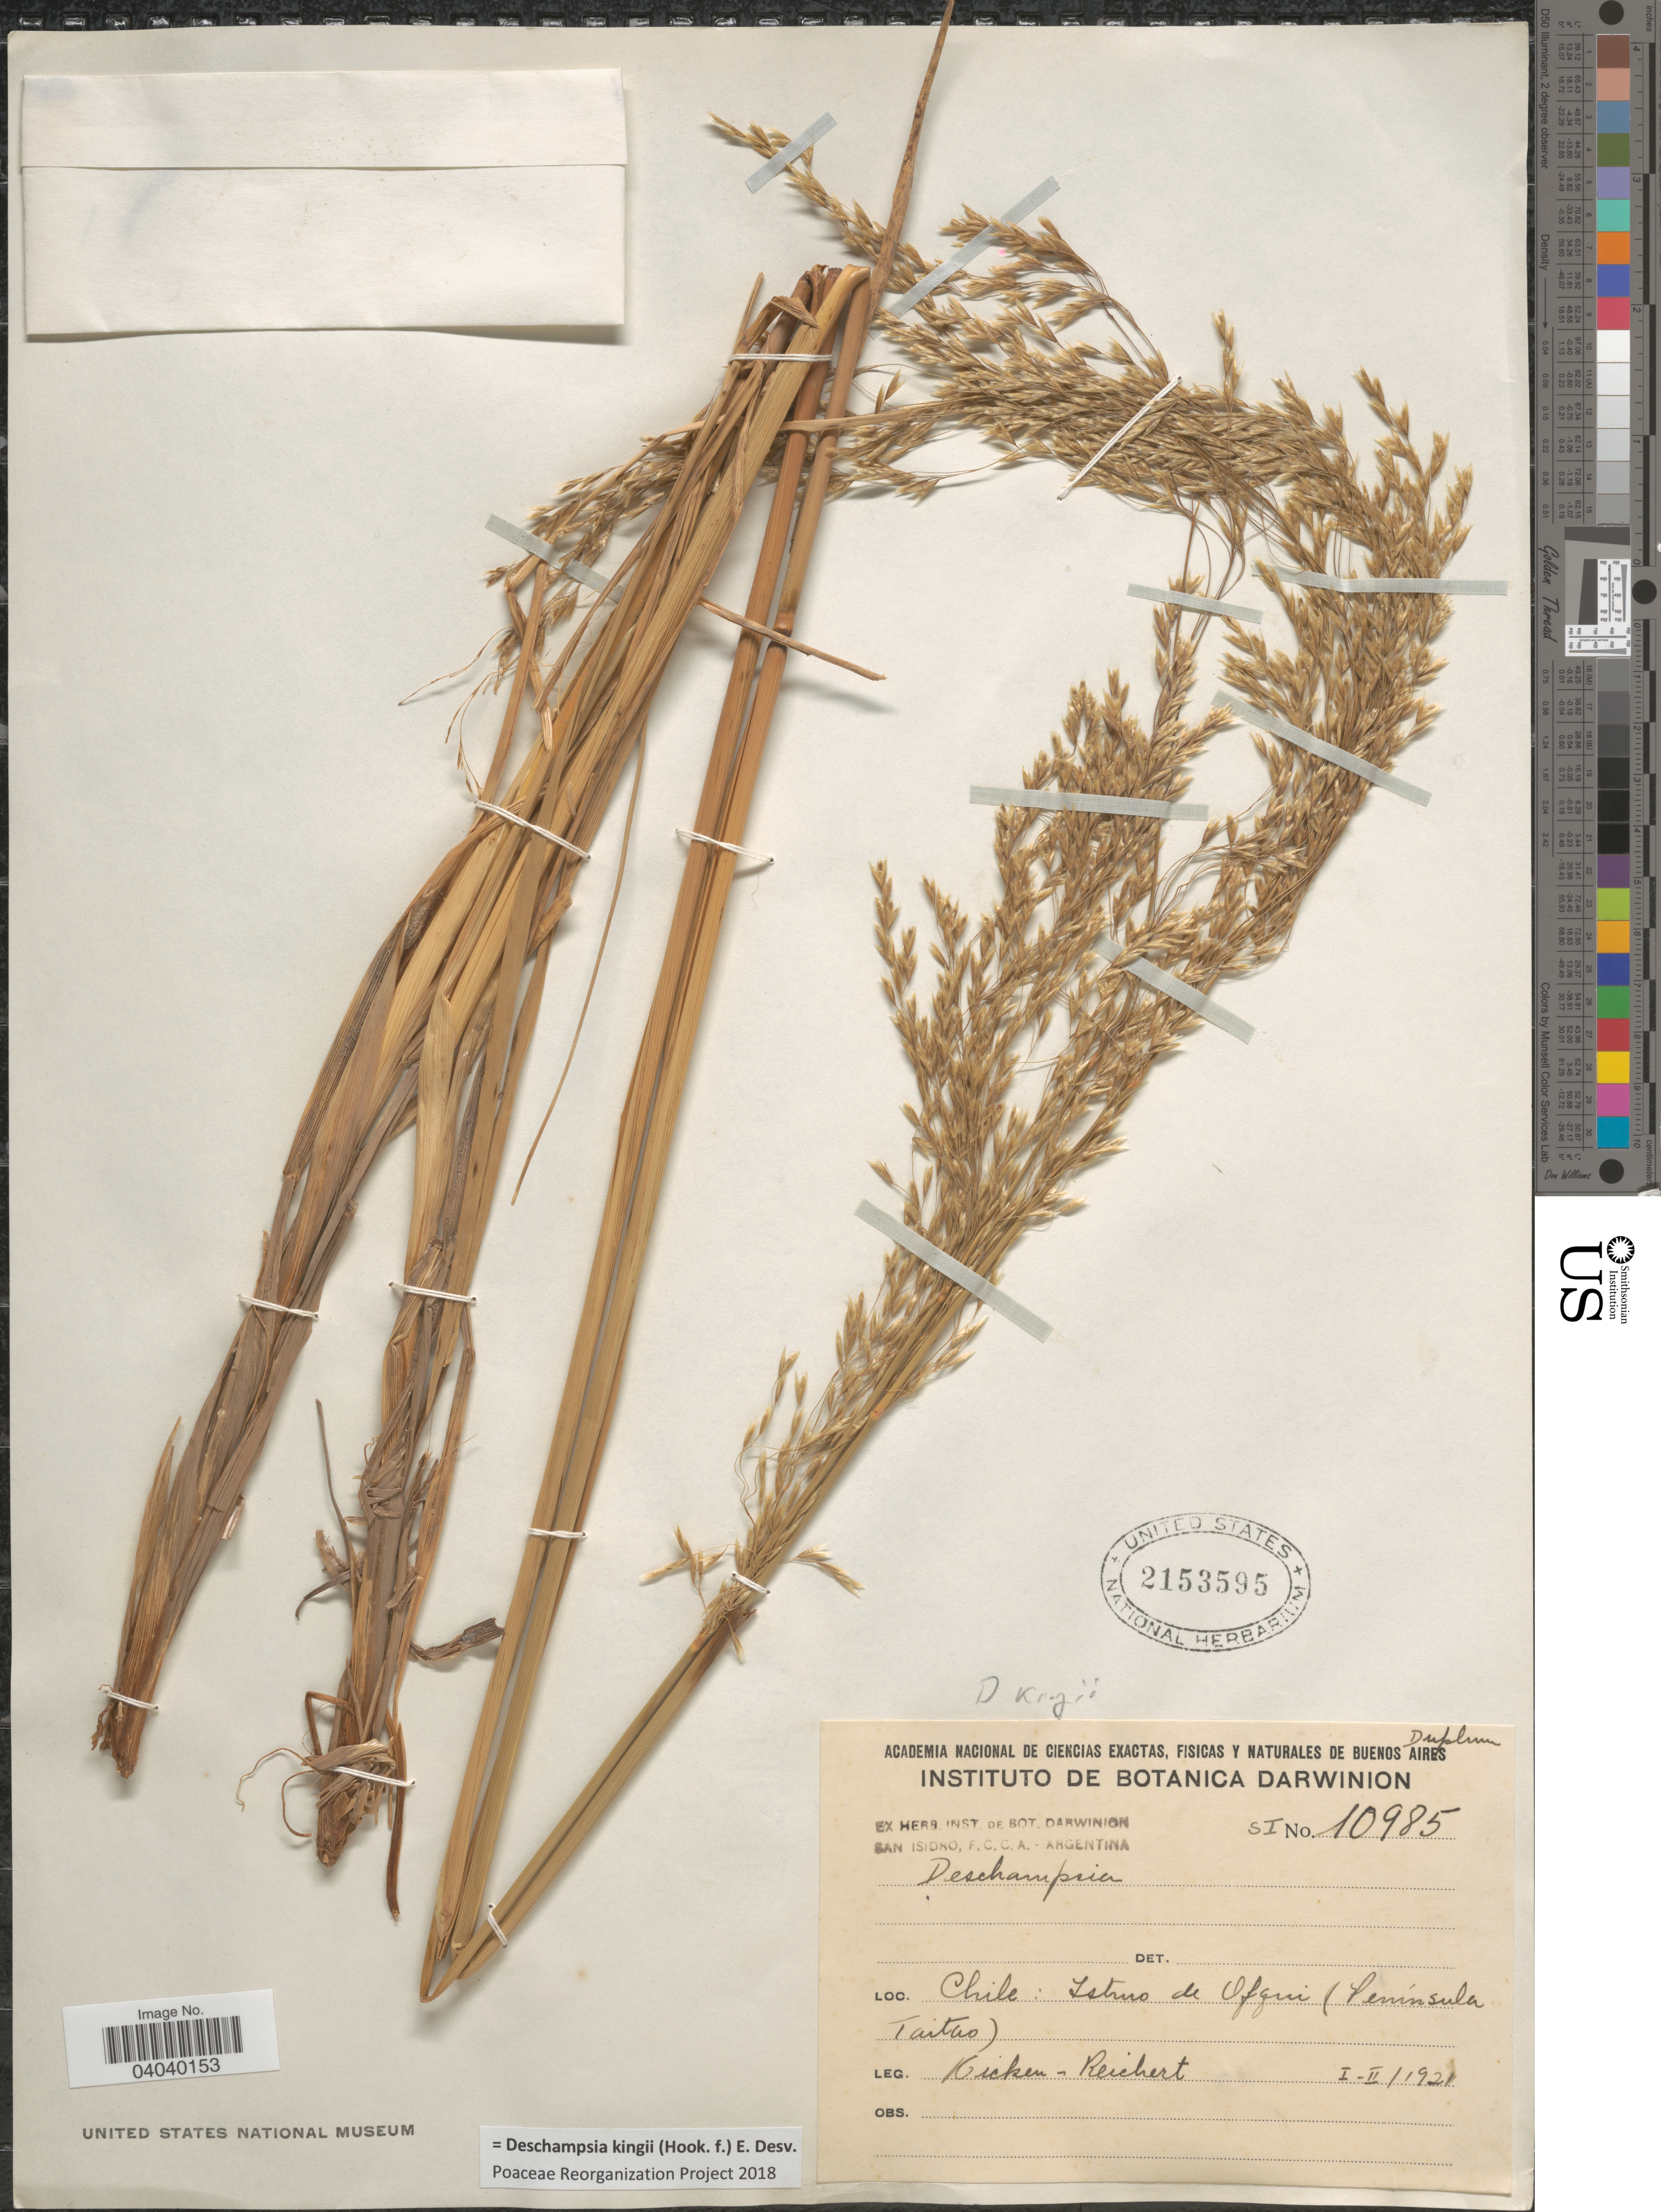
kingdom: Plantae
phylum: Tracheophyta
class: Liliopsida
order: Poales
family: Poaceae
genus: Deschampsia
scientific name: Deschampsia kingii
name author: (Hook. f.) É. Desv.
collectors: Hicken & Reichert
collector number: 10985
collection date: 1921-01/1921-02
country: Chile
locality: Istmo de Ofqui (Peninsula Taitao).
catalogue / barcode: US 2153595